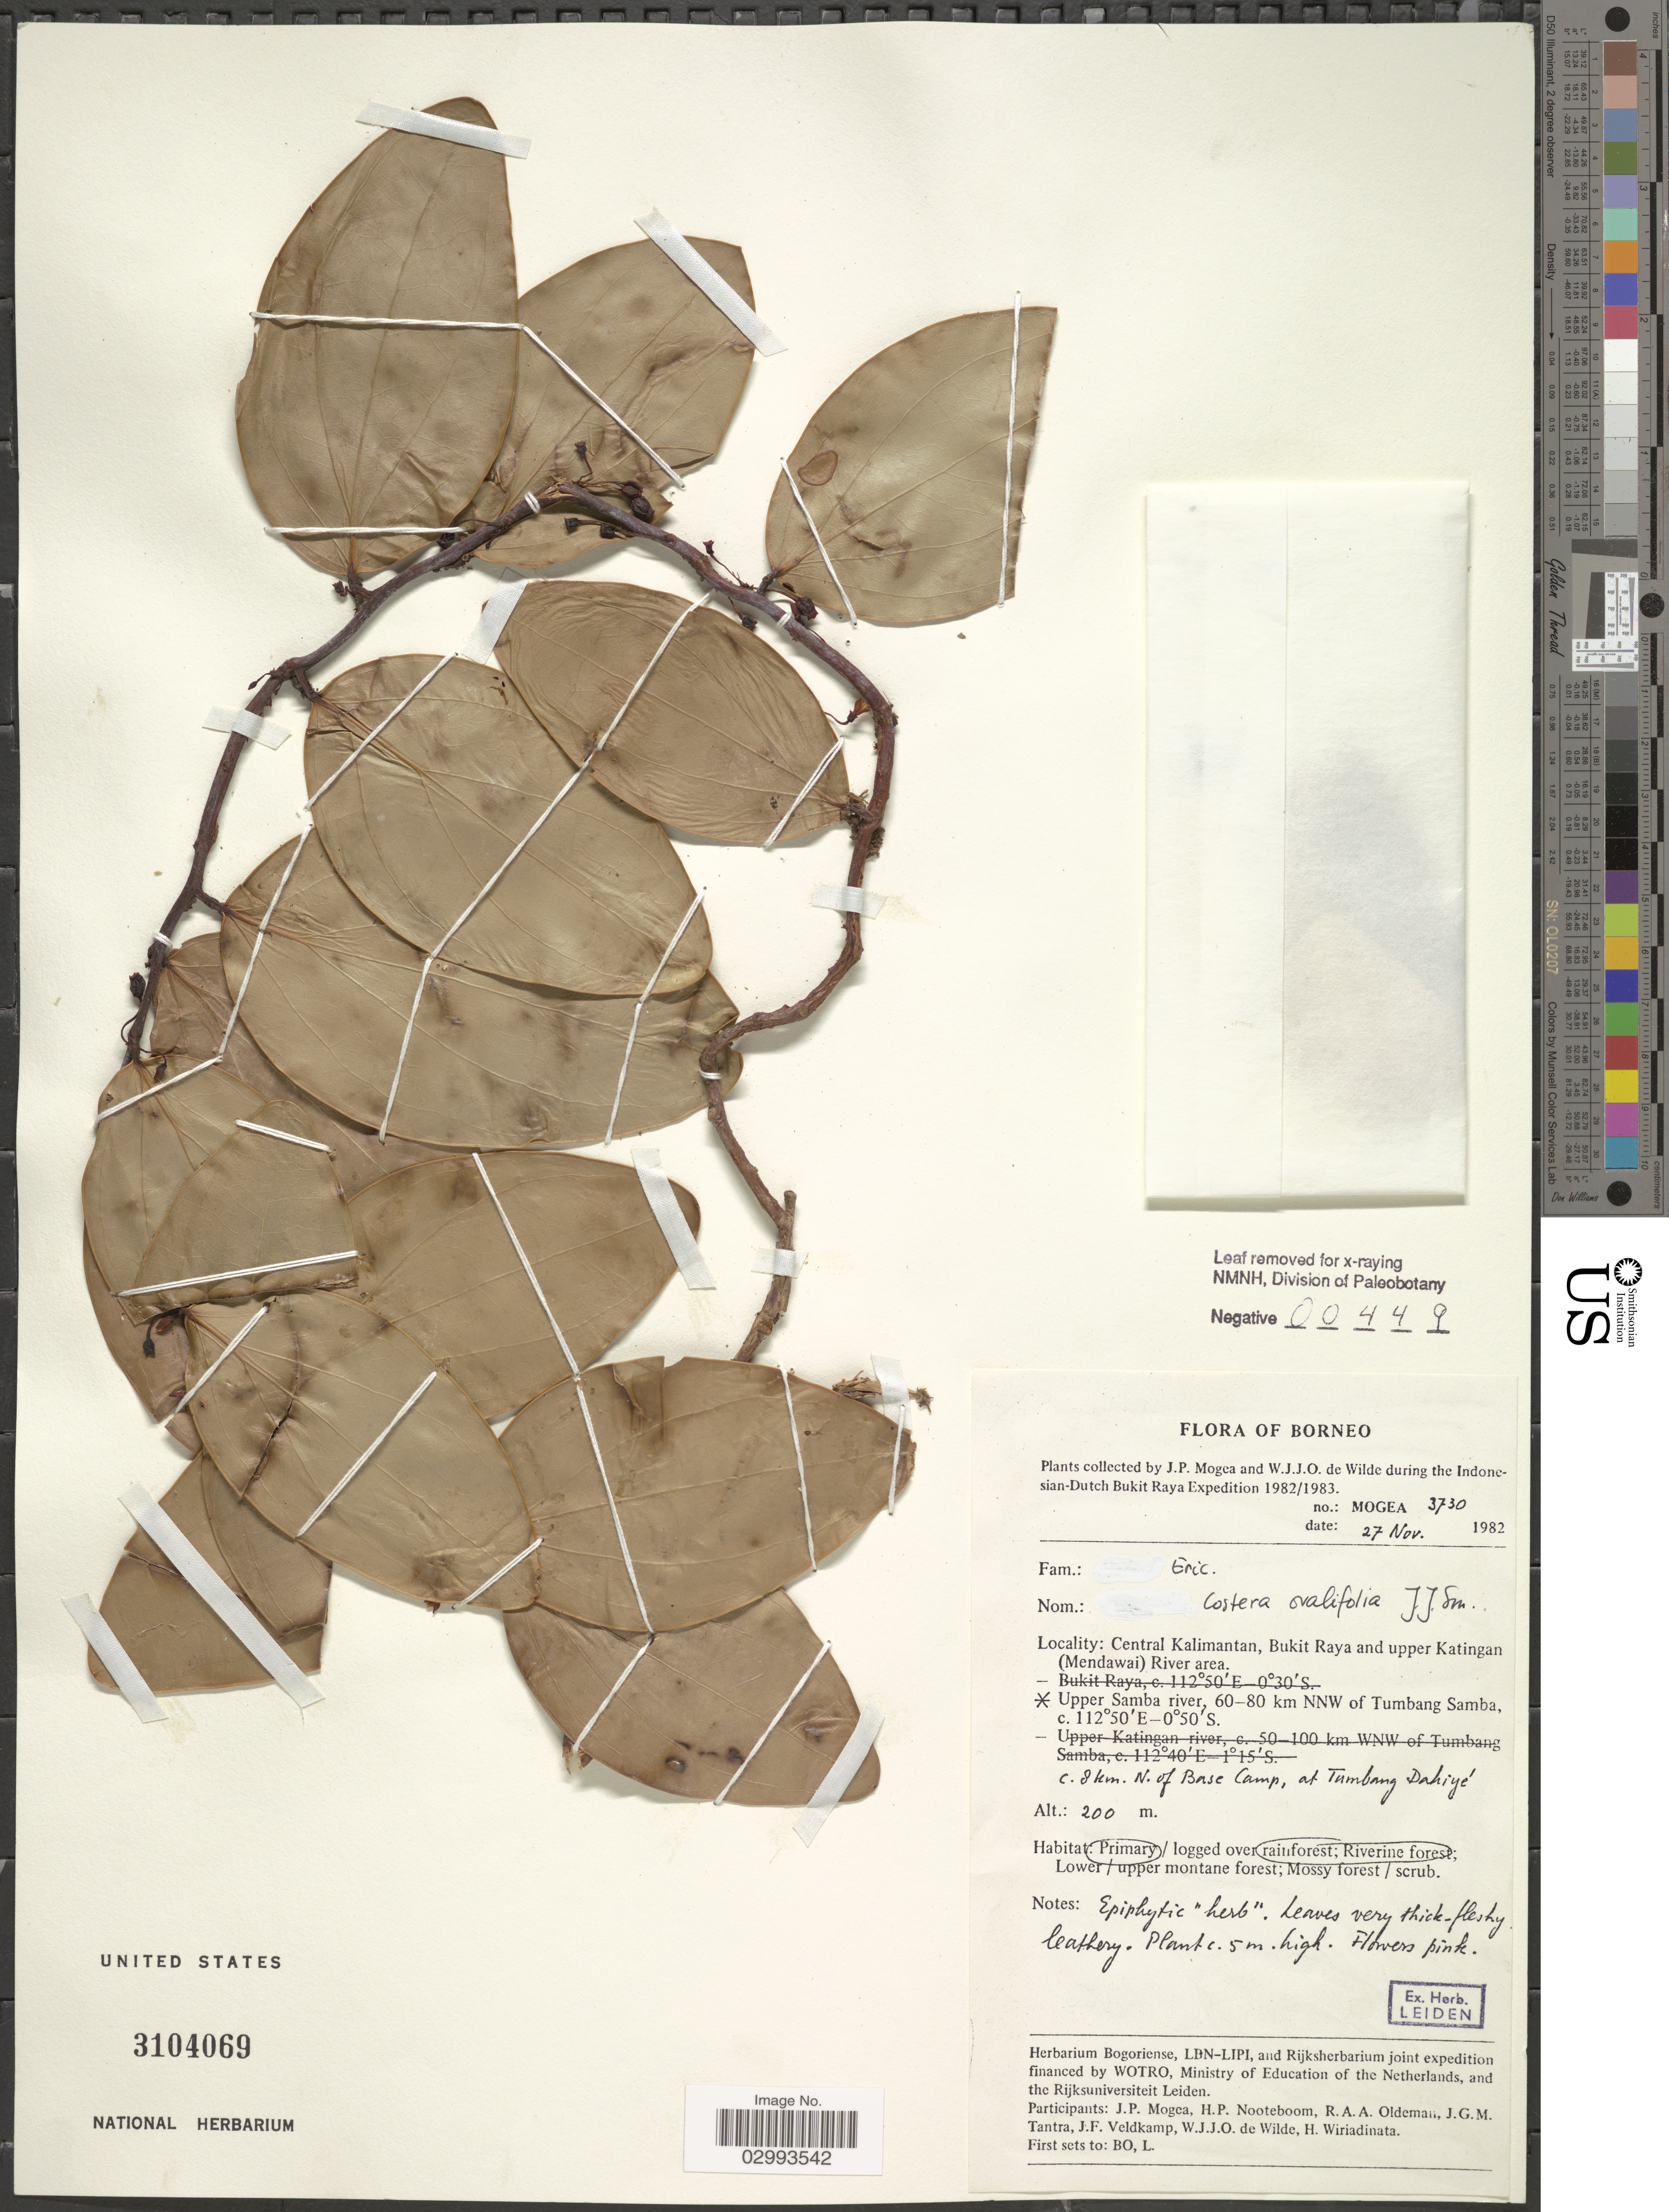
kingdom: Plantae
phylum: Tracheophyta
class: Magnoliopsida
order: Ericales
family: Ericaceae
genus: Costera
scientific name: Costera ovalifolia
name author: J.J. Sm.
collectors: J. Mogea & W. J. de Wilde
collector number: MOGEA 3730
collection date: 1982-11-27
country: Indonesia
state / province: Kalimantan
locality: Borneo. Central Kalimantan, Bukit Raya and upper Katingan (Mendawai) River area. Upper Samba river, 60-80 km NNW of Tumbang Samba, c. 8 km. N. of Base Camp, at Tumbang Dakiyé.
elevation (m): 200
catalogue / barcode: US 3104069